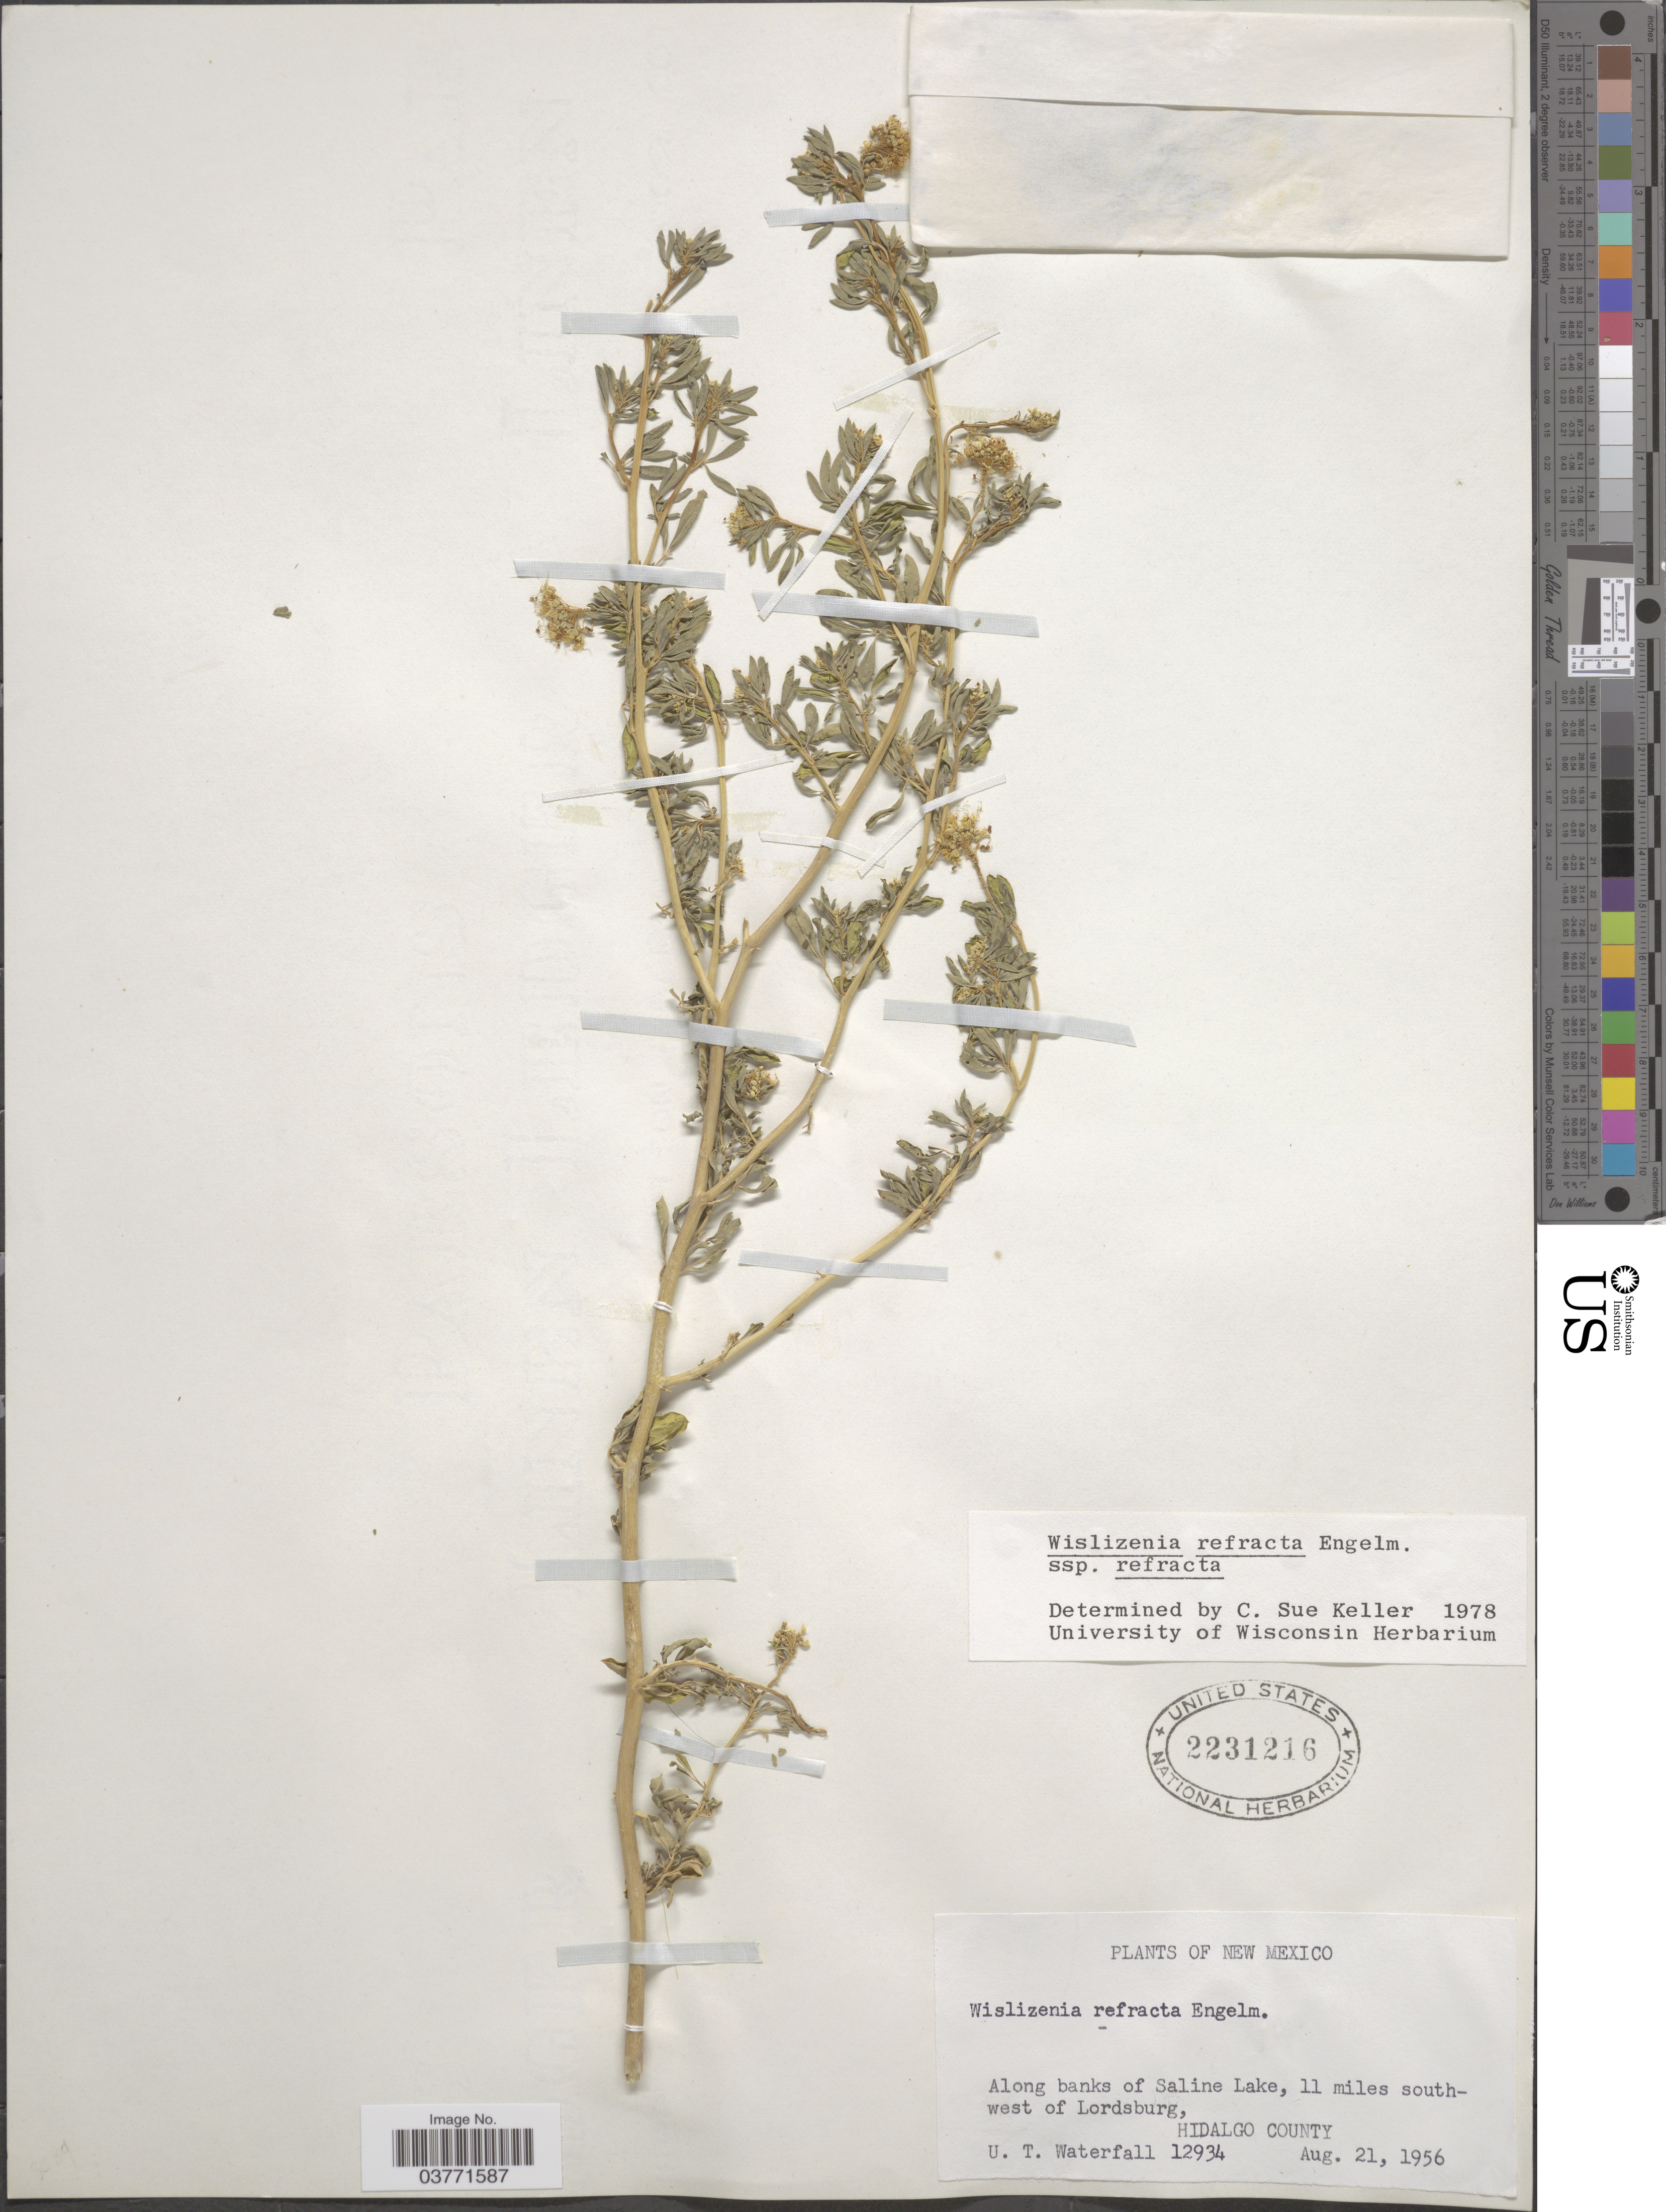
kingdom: Plantae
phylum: Tracheophyta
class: Magnoliopsida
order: Brassicales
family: Cleomaceae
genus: Cleomella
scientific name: Cleomella refracta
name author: (Engelm.) J.C. Hall & Roalson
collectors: U. T. Waterfall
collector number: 12934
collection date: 1956-08-21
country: United States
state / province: New Mexico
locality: Along banks of Saline Lake, 11 miles southwest of Lordsburg, Hidalgo County.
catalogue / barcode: US 2231216